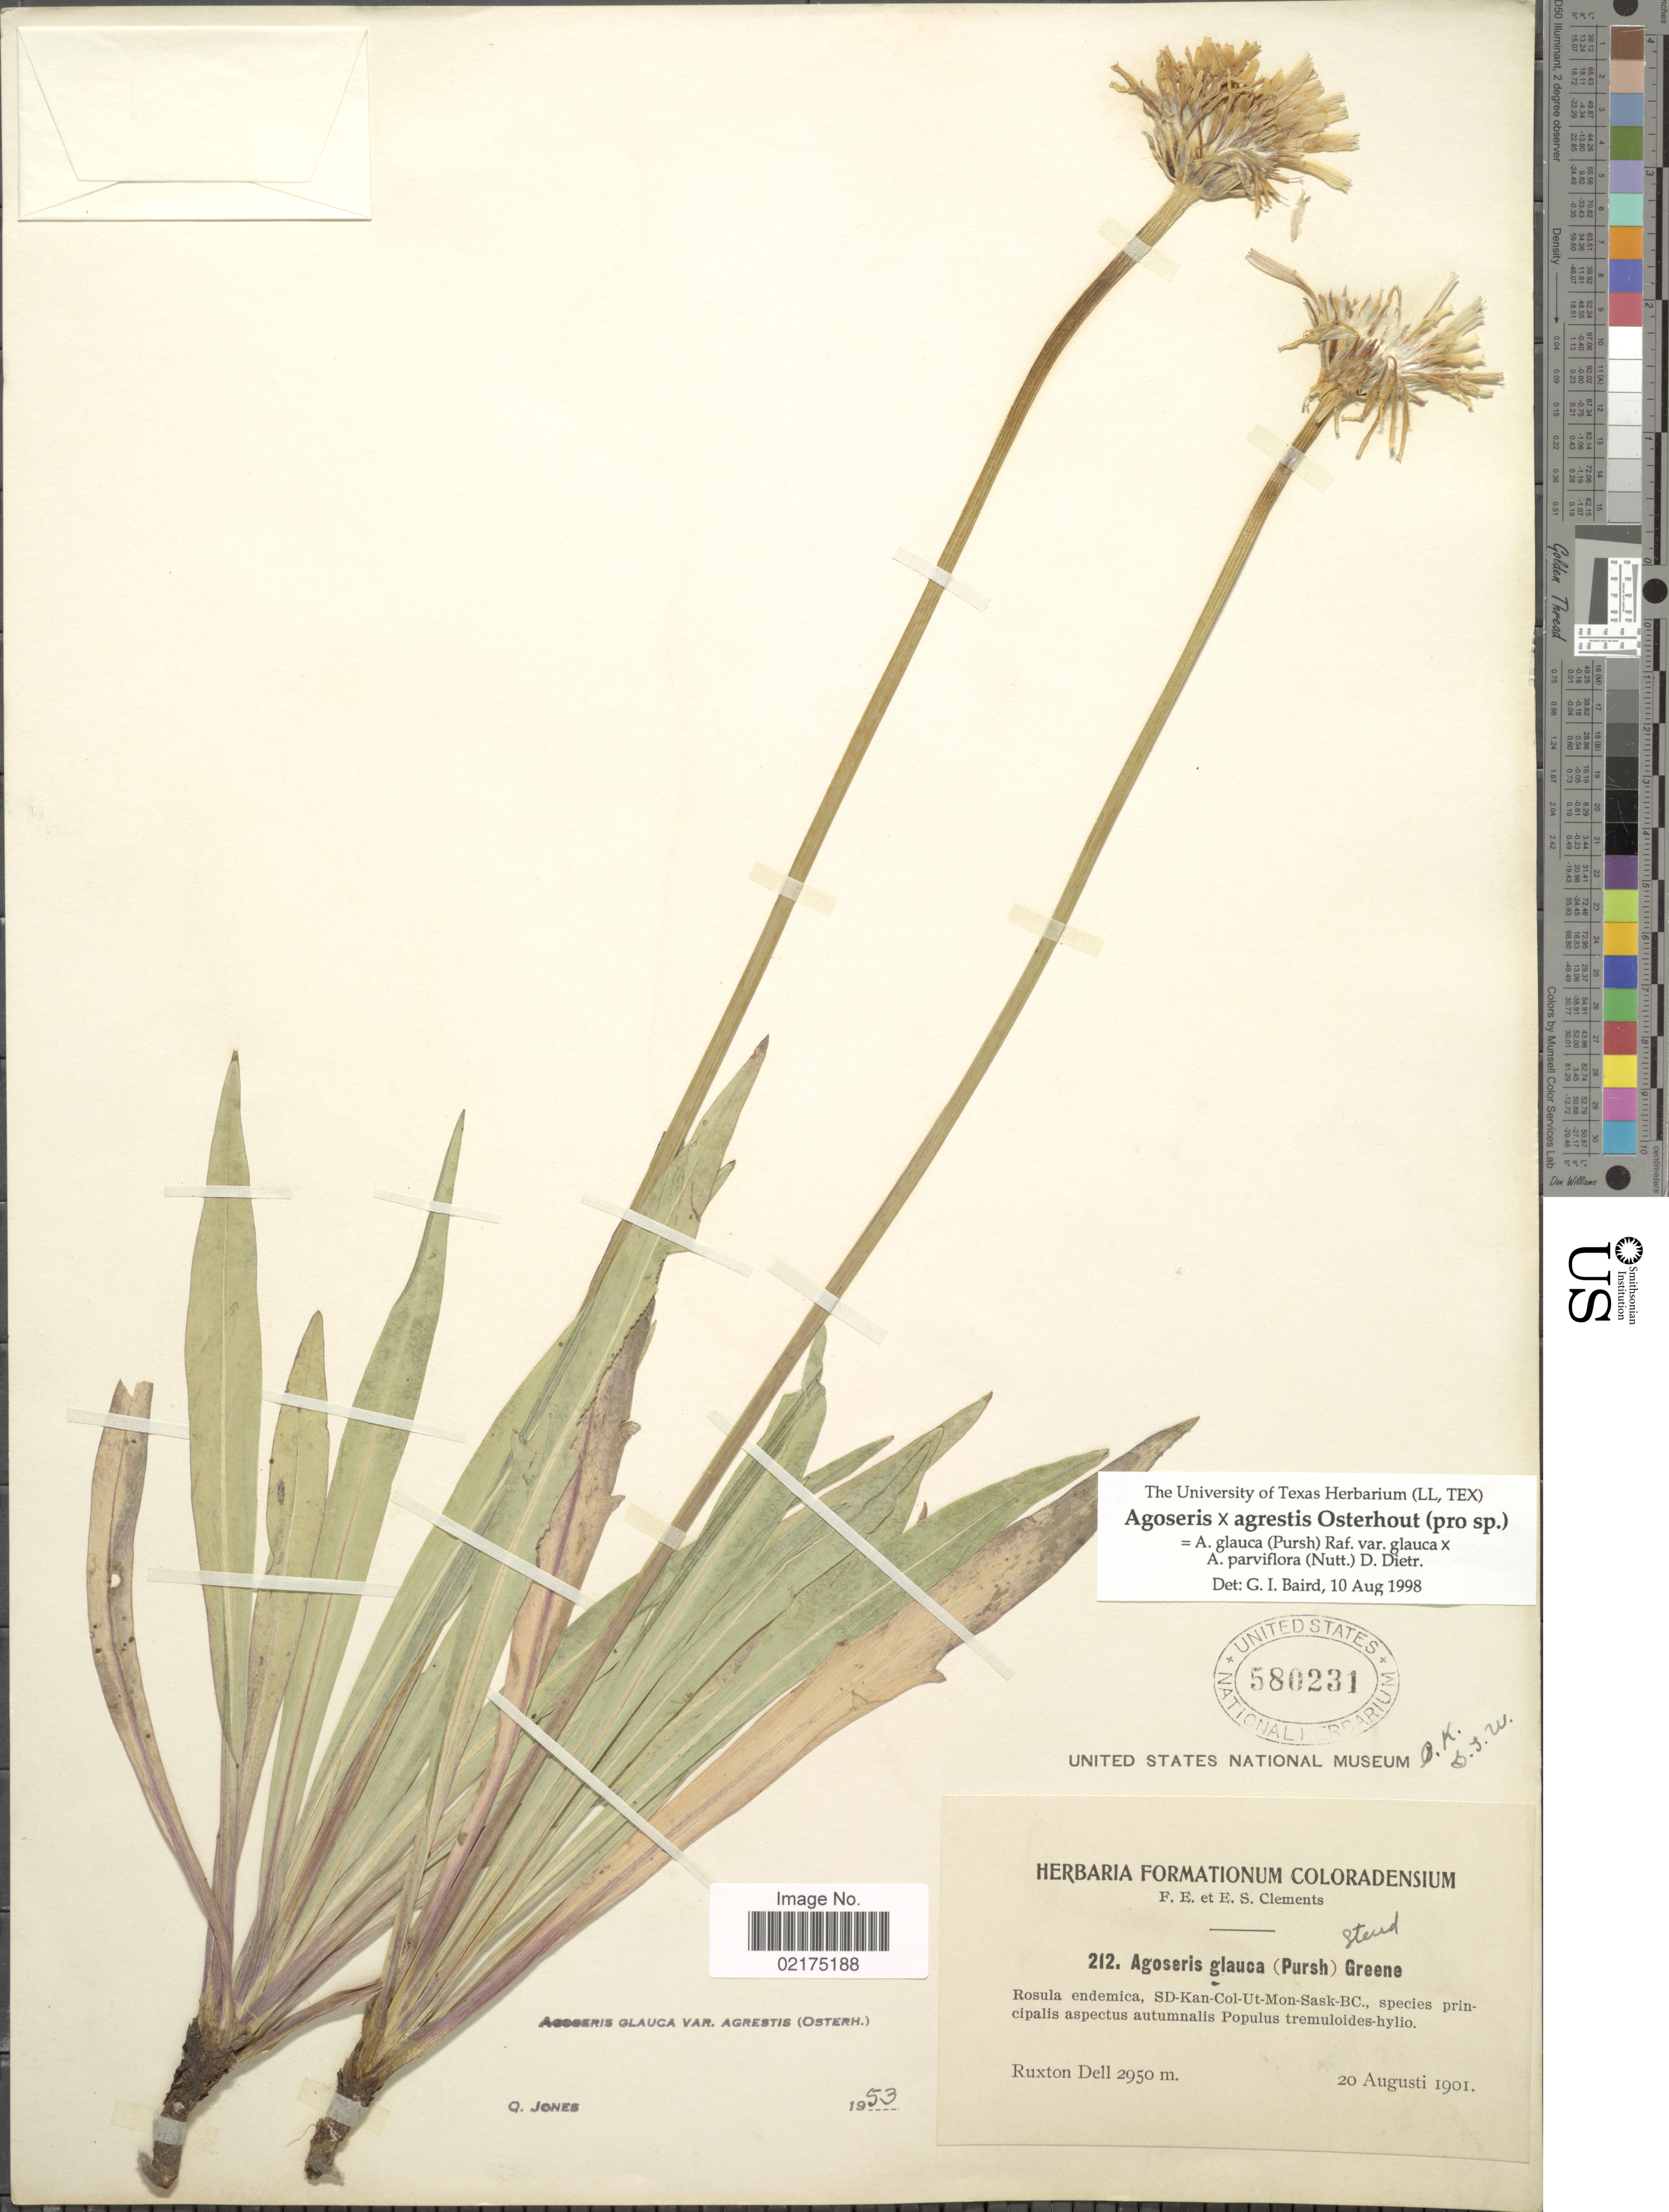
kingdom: Plantae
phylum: Tracheophyta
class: Magnoliopsida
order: Asterales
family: Asteraceae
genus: Agoseris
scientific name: Agoseris agrestis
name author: Osterh.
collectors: F. E. Clements & E. S. Clements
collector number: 212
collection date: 1901-08-20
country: United States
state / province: Colorado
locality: Ruxton Dell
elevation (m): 2950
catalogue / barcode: US 580231